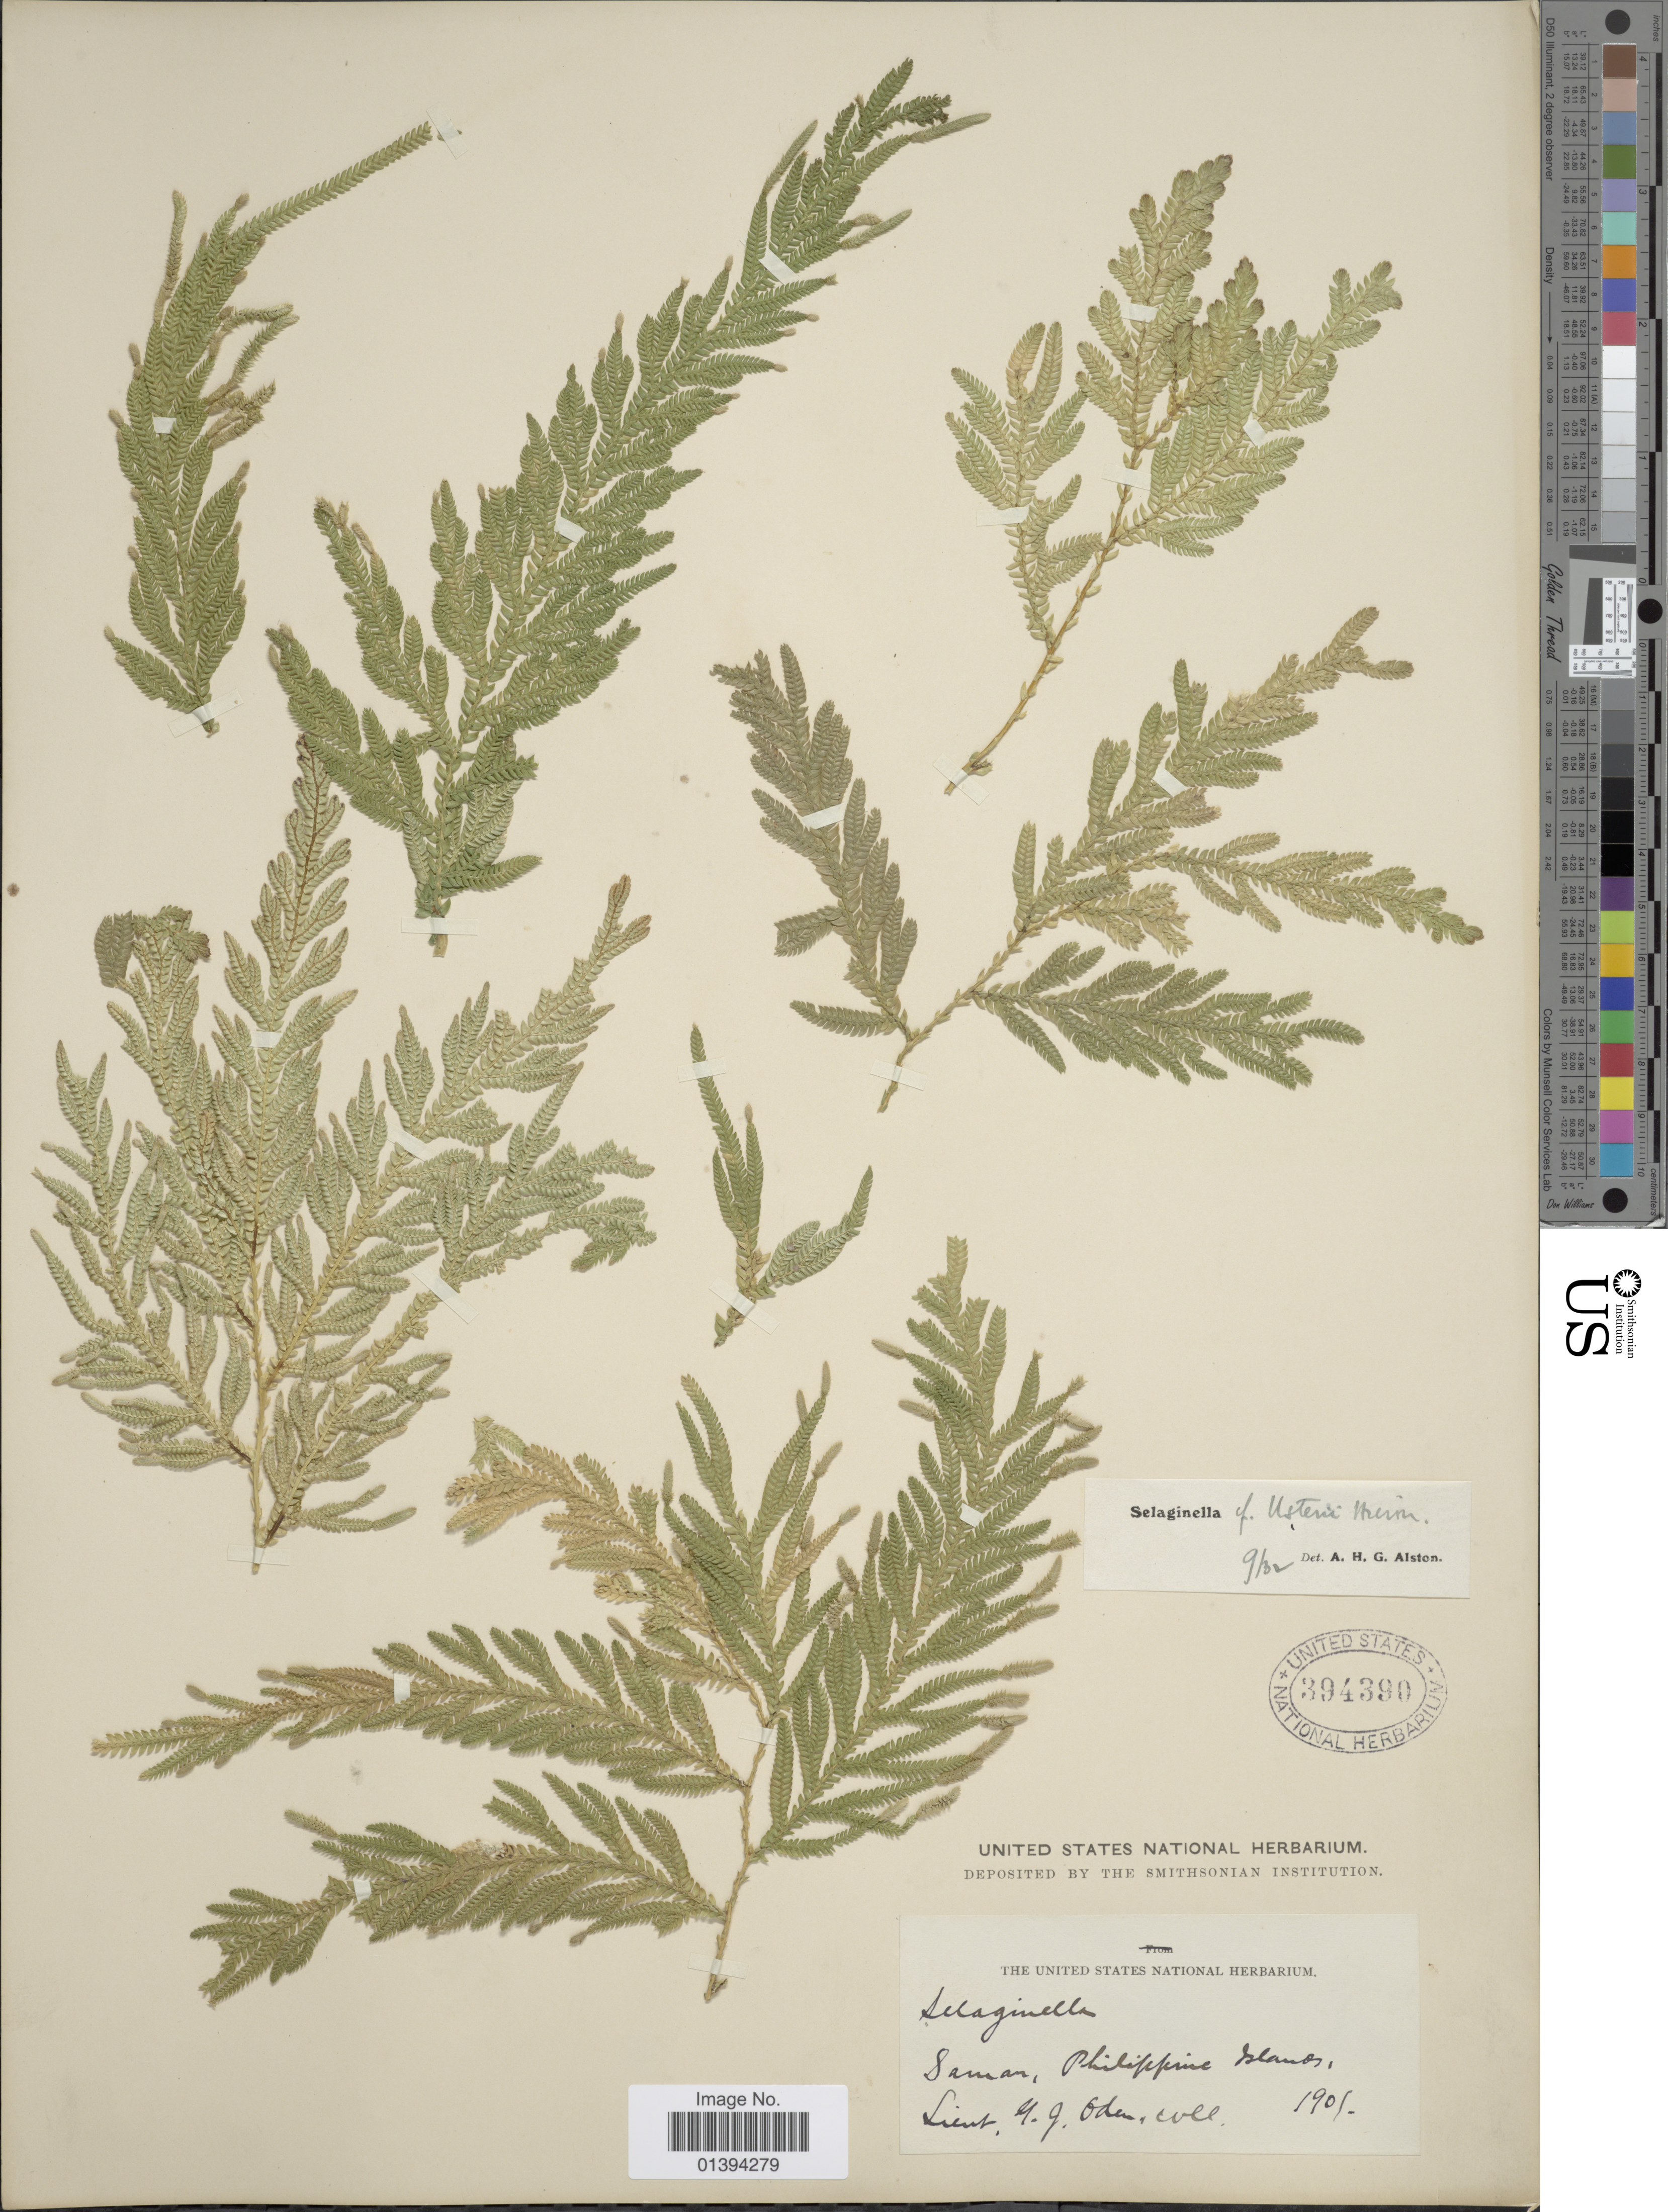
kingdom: Plantae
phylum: Tracheophyta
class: Lycopodiopsida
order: Selaginellales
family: Selaginellaceae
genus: Selaginella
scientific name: Selaginella usterii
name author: Hieron.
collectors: U. Oden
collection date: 1901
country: Philippines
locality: Samar, Philippine Islands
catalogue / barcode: US 394390